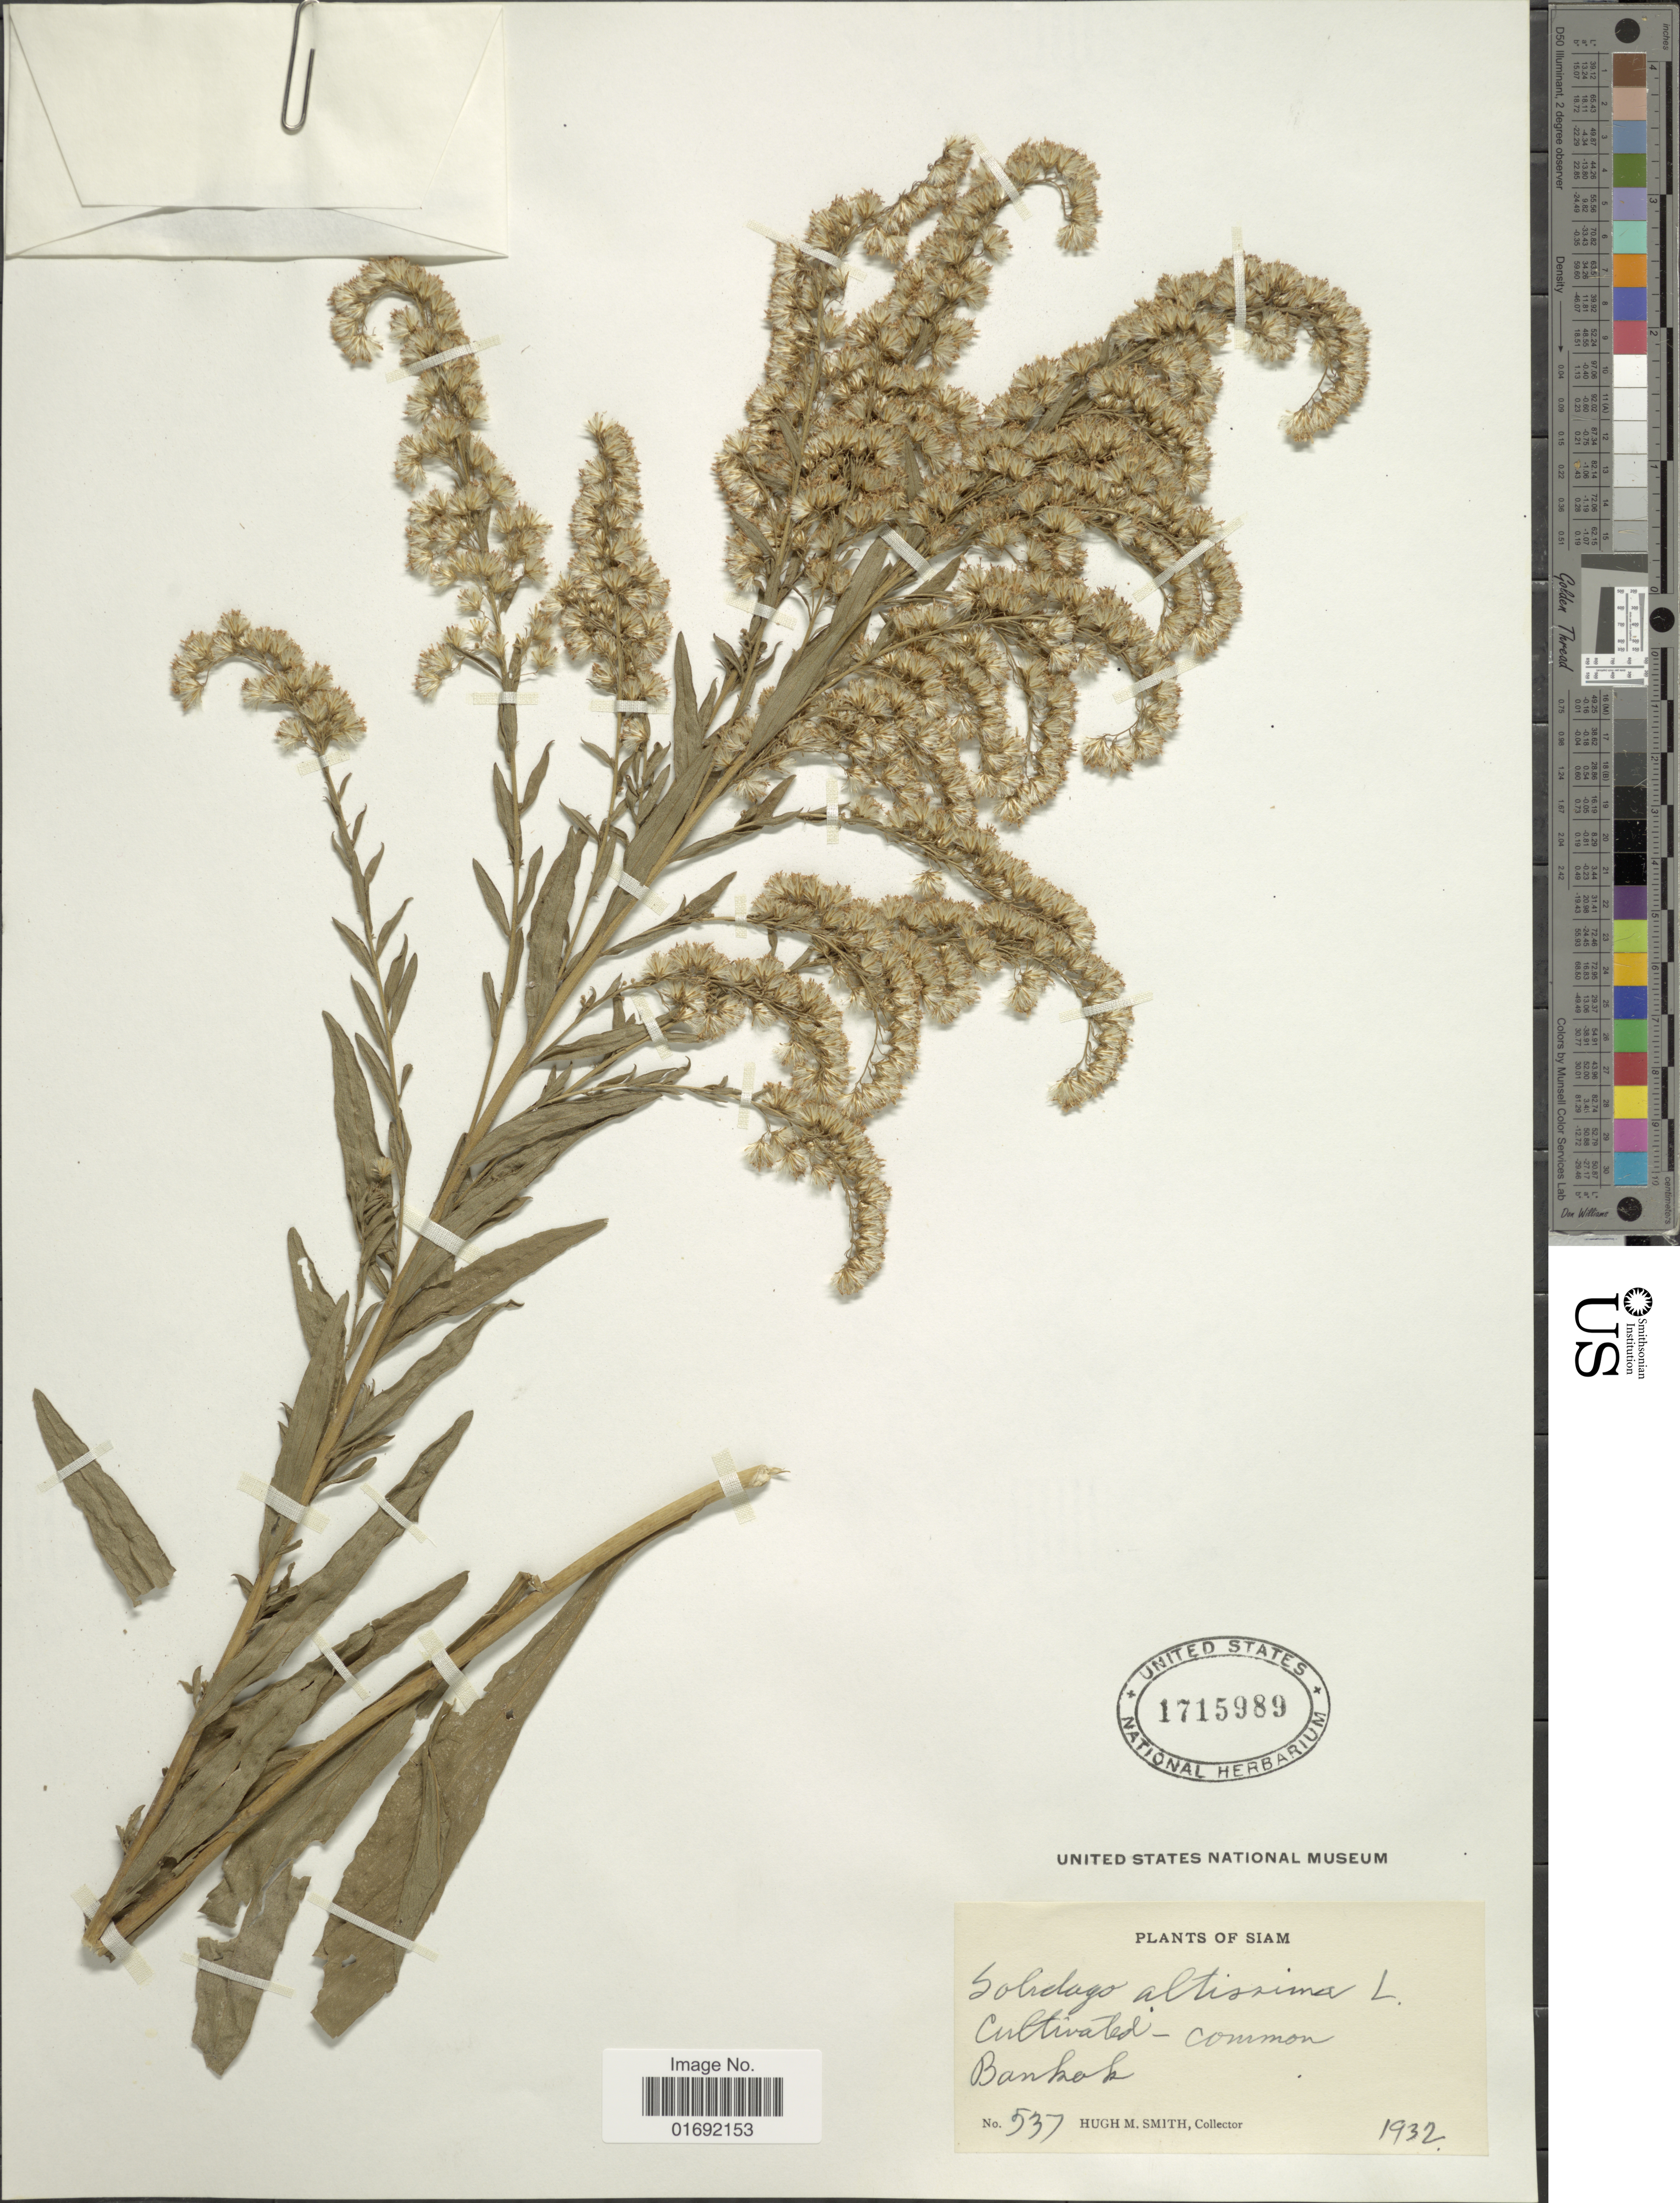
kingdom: Plantae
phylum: Tracheophyta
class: Magnoliopsida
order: Asterales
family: Asteraceae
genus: Solidago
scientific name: Solidago altissima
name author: L.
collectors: H. M. Smith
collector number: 537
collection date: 1932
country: Thailand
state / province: Bangkok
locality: Siam, Bankok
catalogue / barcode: US 1715989